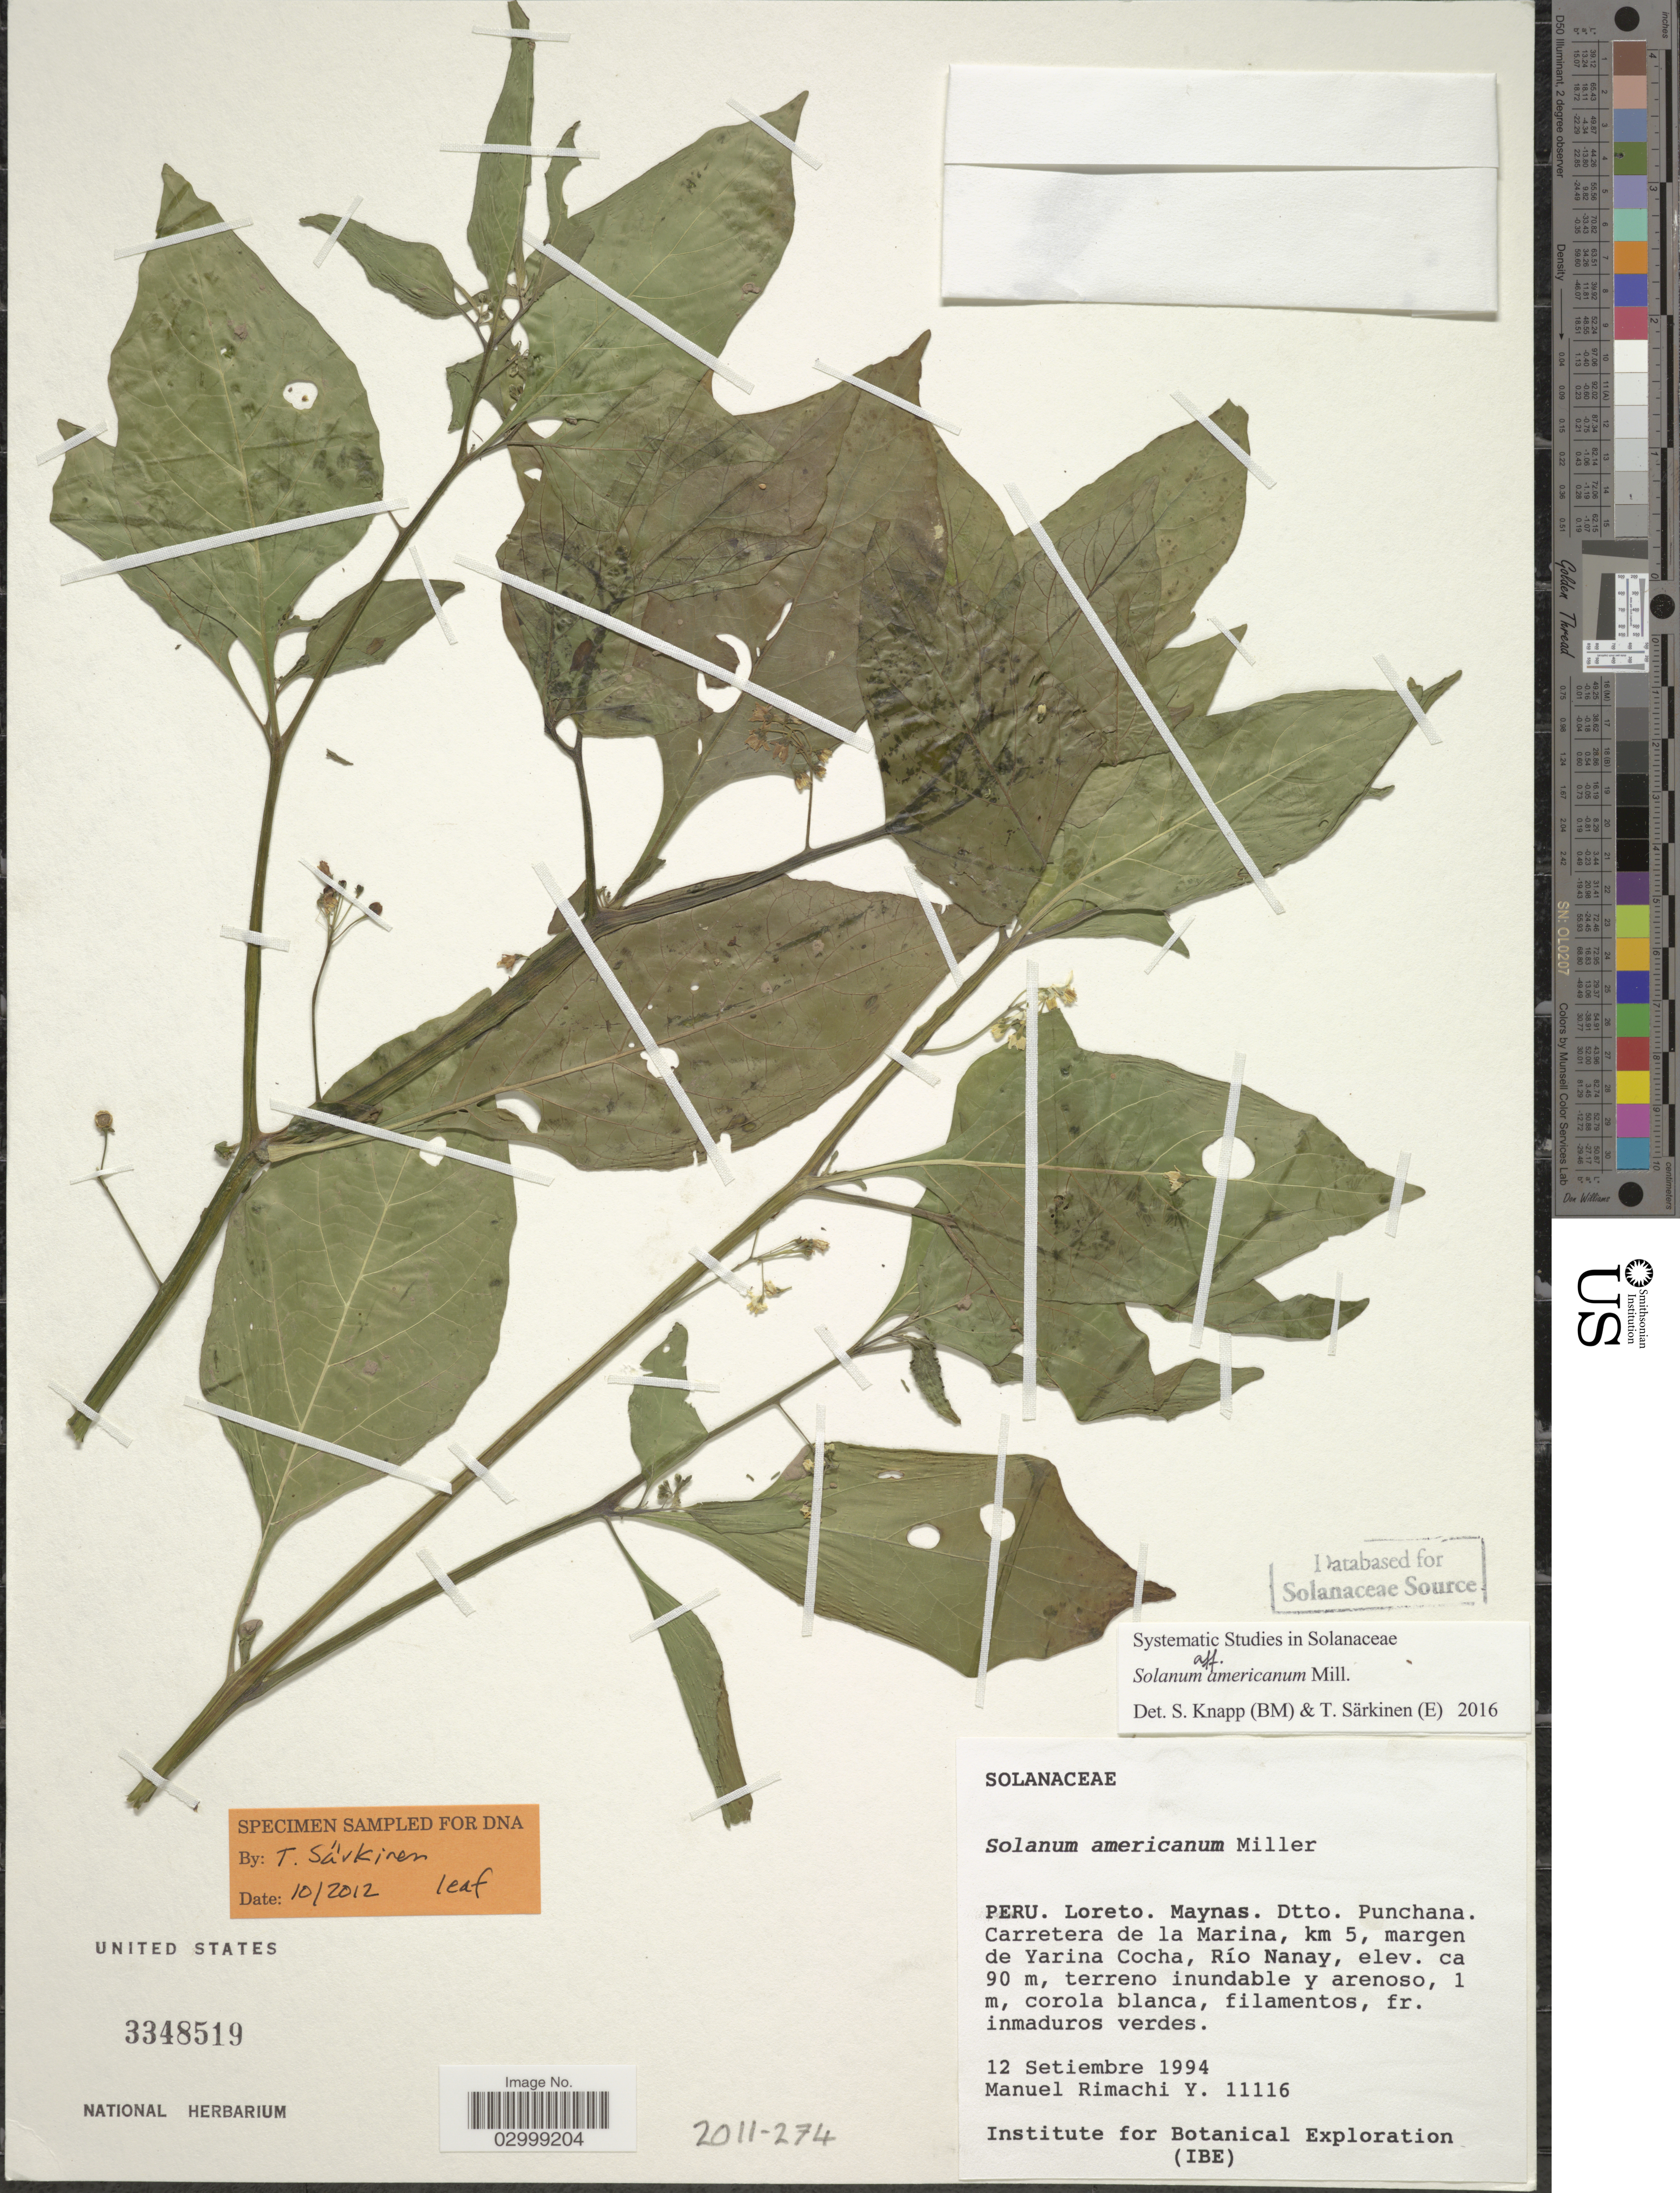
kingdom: Plantae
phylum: Tracheophyta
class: Magnoliopsida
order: Solanales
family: Solanaceae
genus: Solanum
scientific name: Solanum americanum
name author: Mill.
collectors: M. Rimachi Y.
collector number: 11116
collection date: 1994-09-12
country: Peru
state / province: Loreto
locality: Maynas, Dtto. Puchana, Carretera de la Marina, km 5, margen de Yarina Cocha, Río Nanay.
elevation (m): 90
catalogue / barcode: US 3348519